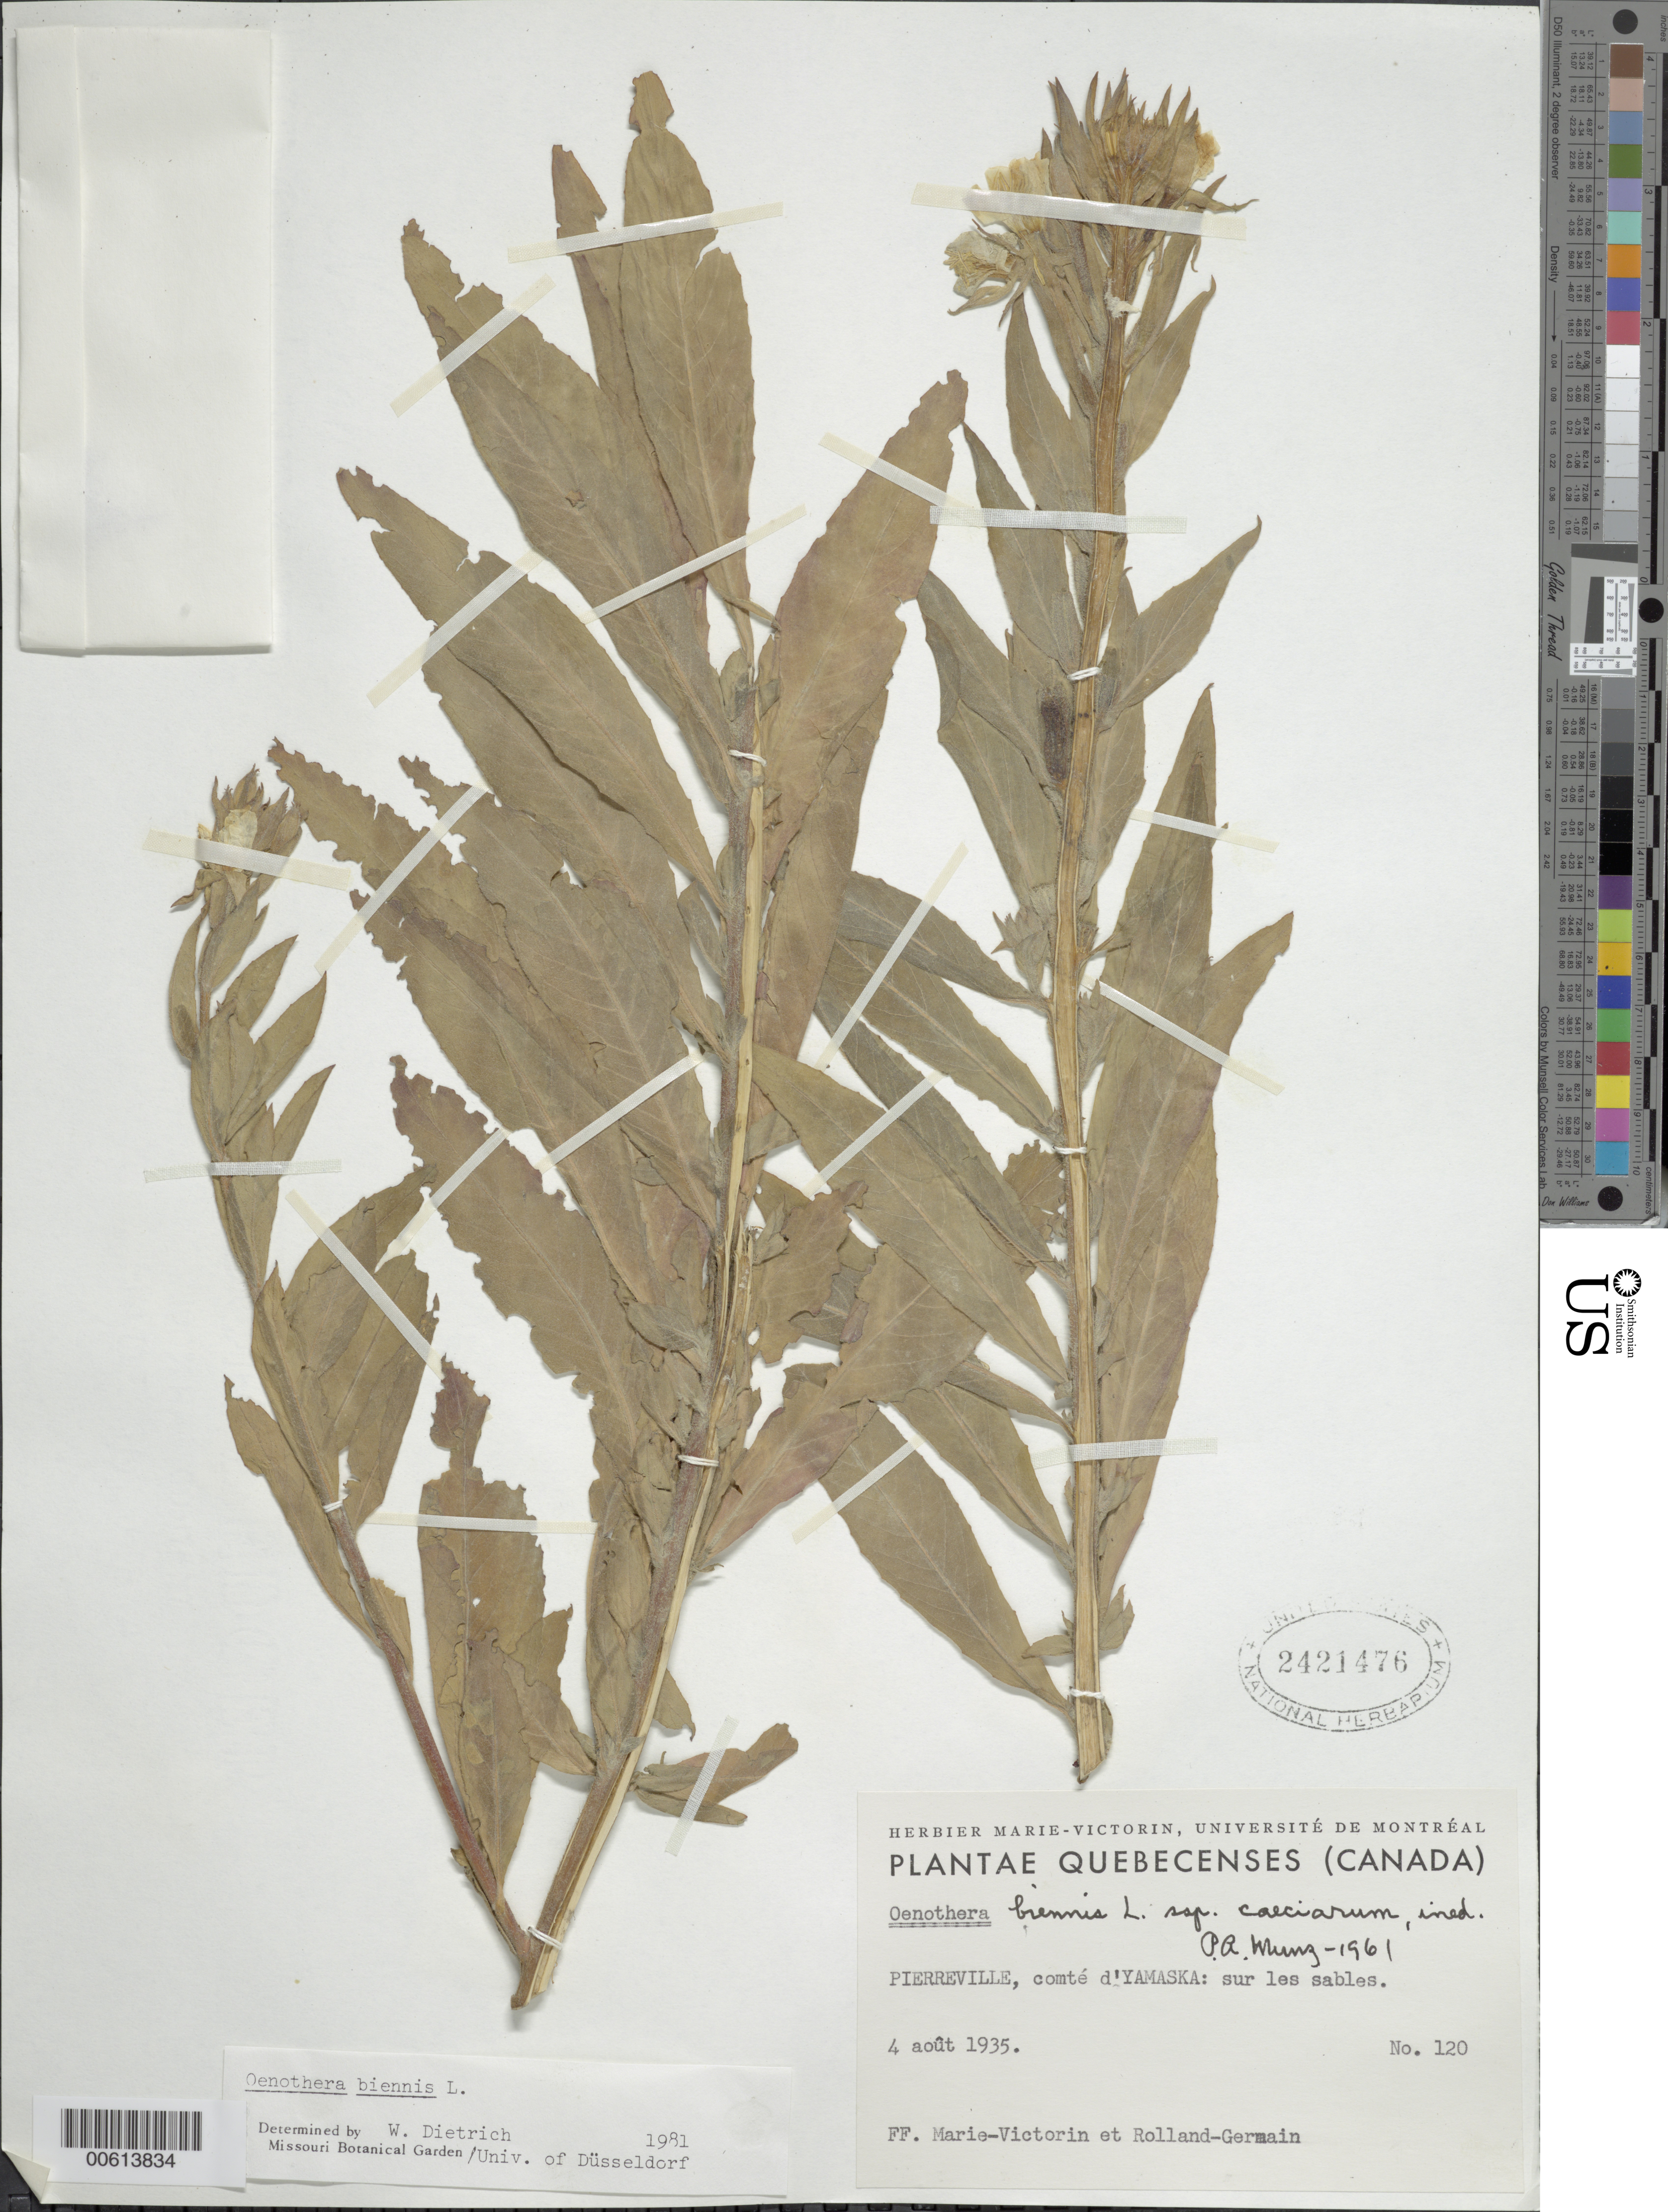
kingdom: Plantae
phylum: Tracheophyta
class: Magnoliopsida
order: Myrtales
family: Onagraceae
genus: Oenothera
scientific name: Oenothera biennis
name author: L.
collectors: Fr. Marie-Victorin & Rolland-Germain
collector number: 120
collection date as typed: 04 Aug 1935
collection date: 1935-08-04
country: Canada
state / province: Quebec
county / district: Nicolet-Yamaska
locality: Pierreville, comte d'Yamaska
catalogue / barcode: US 2421476